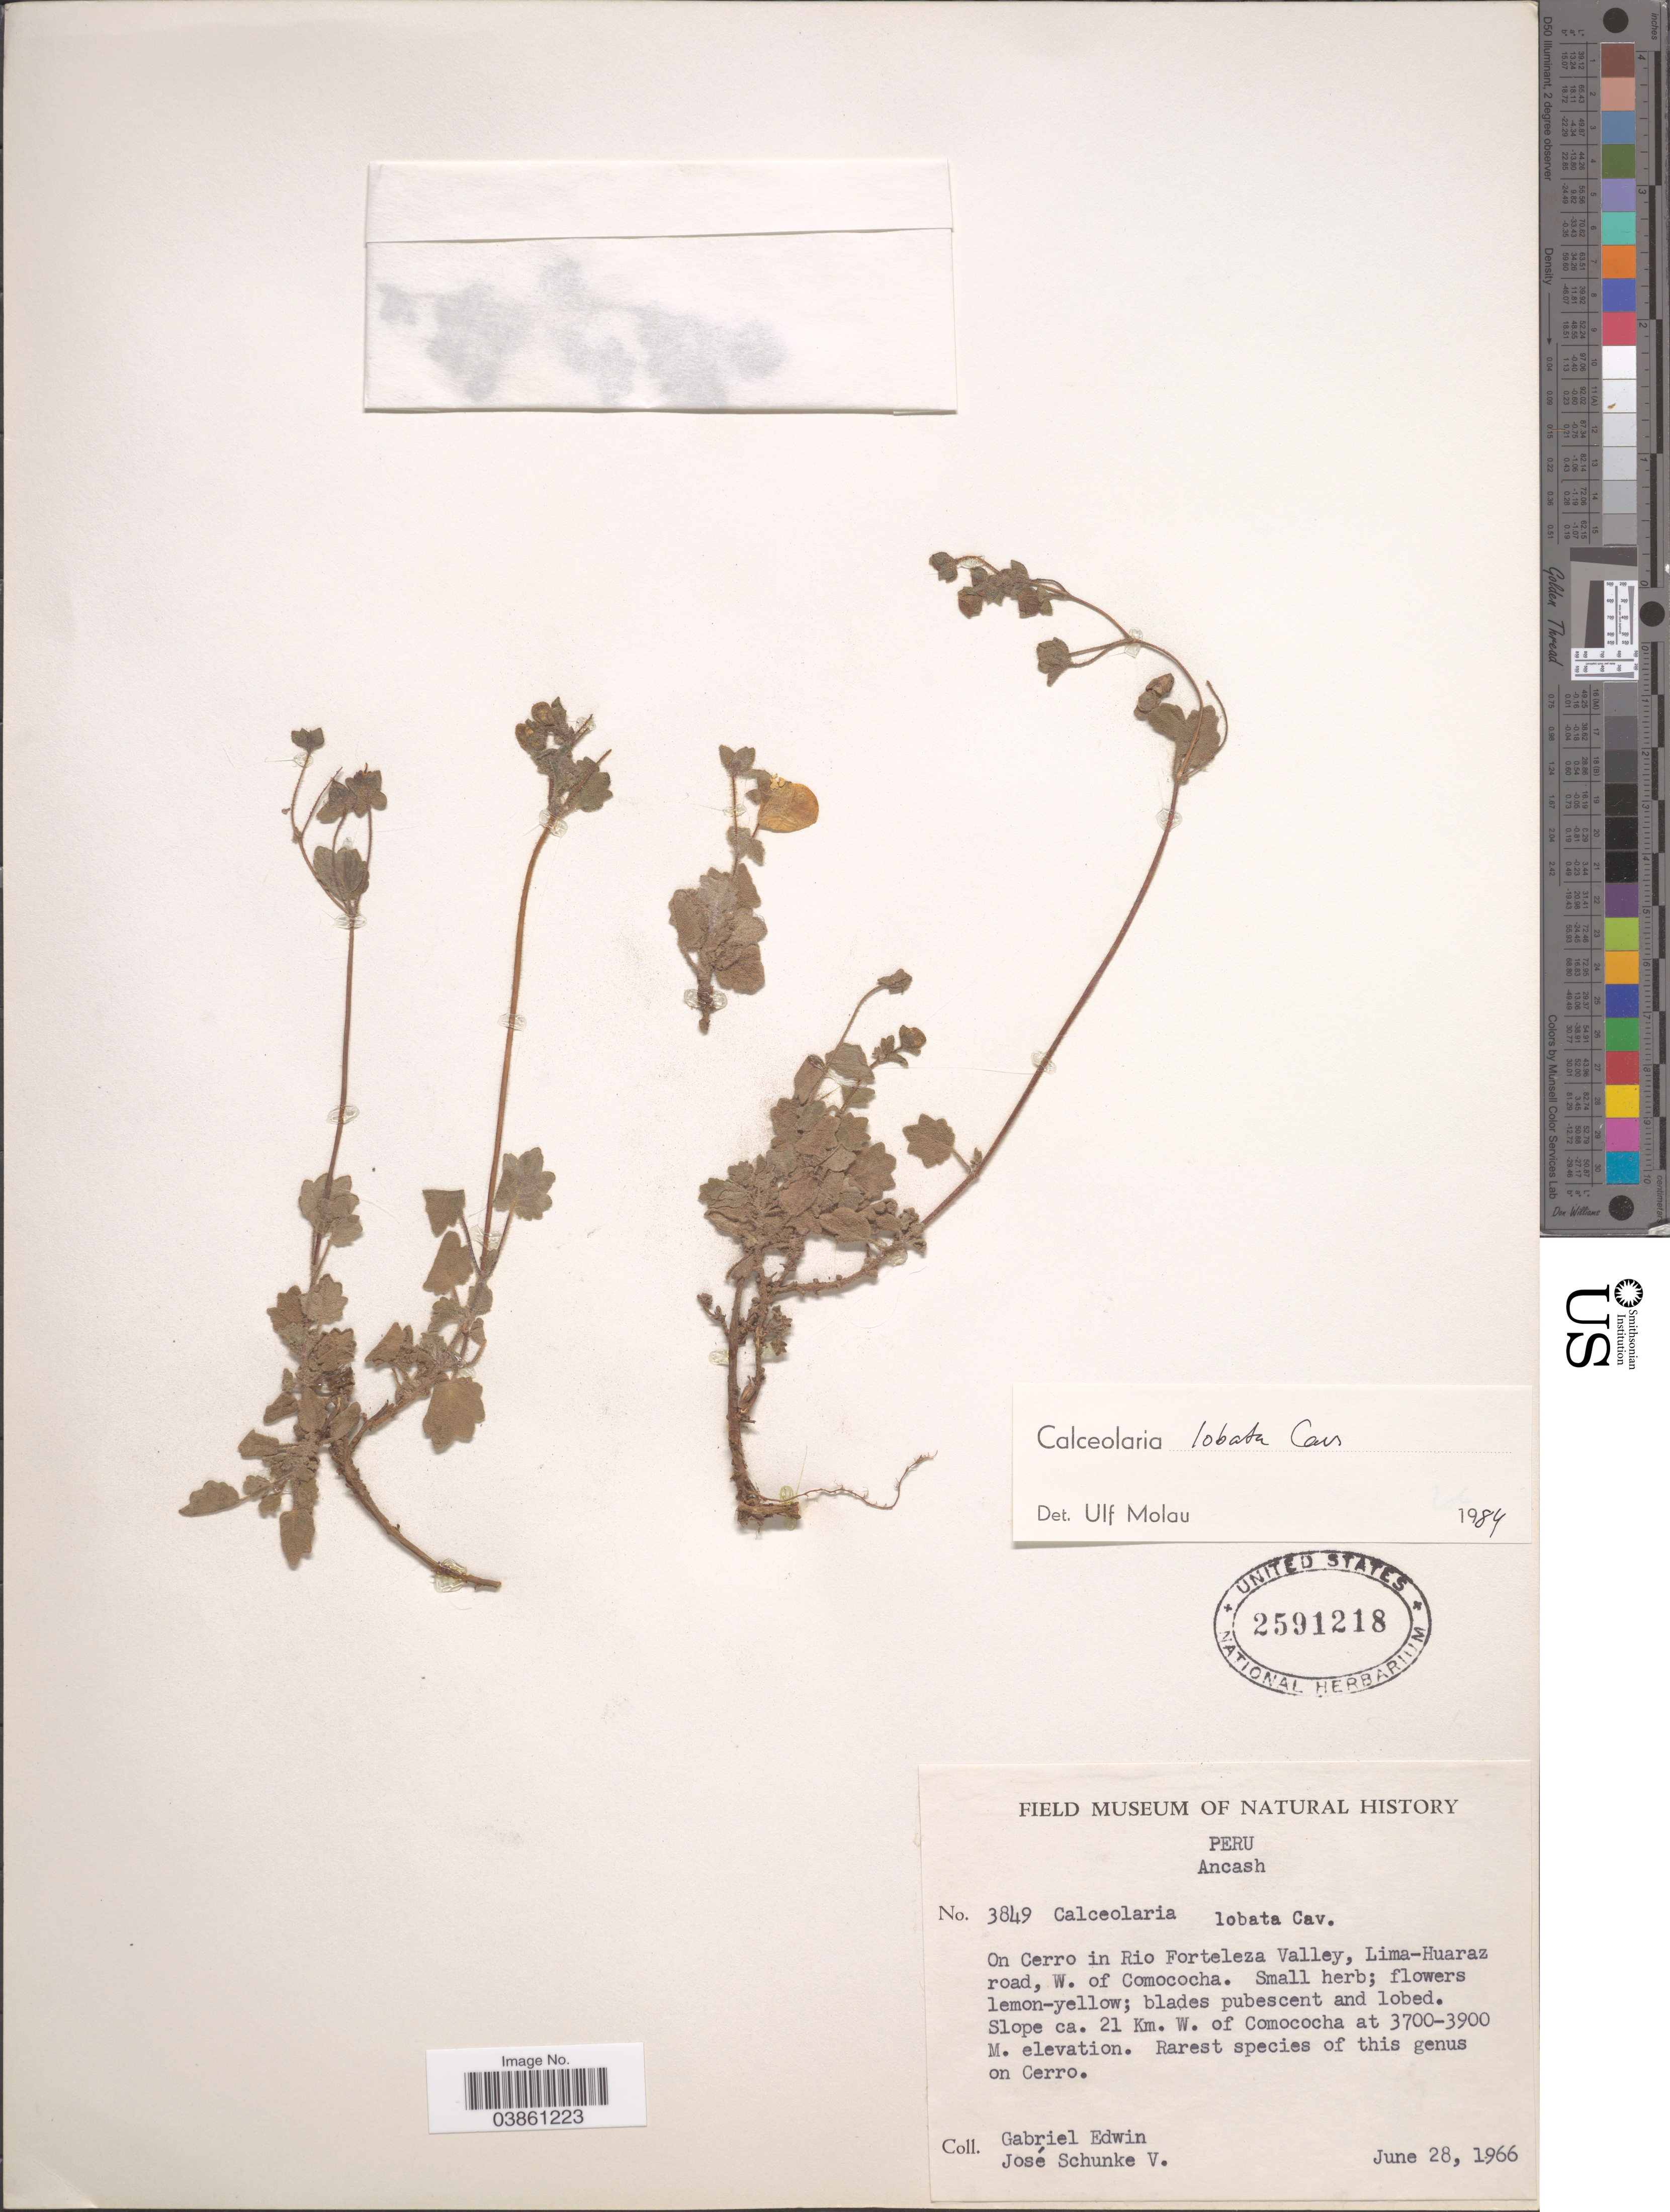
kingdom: Plantae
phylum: Tracheophyta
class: Magnoliopsida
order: Lamiales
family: Calceolariaceae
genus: Calceolaria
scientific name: Calceolaria lobata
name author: Cav.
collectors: G. Edwin & J. Schunke Vigo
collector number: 3849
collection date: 1966-06-28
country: Peru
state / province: Ancash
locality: On Cerro in Riio Forteleza Valley, Lima-Huaraz road, W. of Comococha. Slope ca. 21 Km. W. of Comococha.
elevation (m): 3700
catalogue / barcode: US 2591218